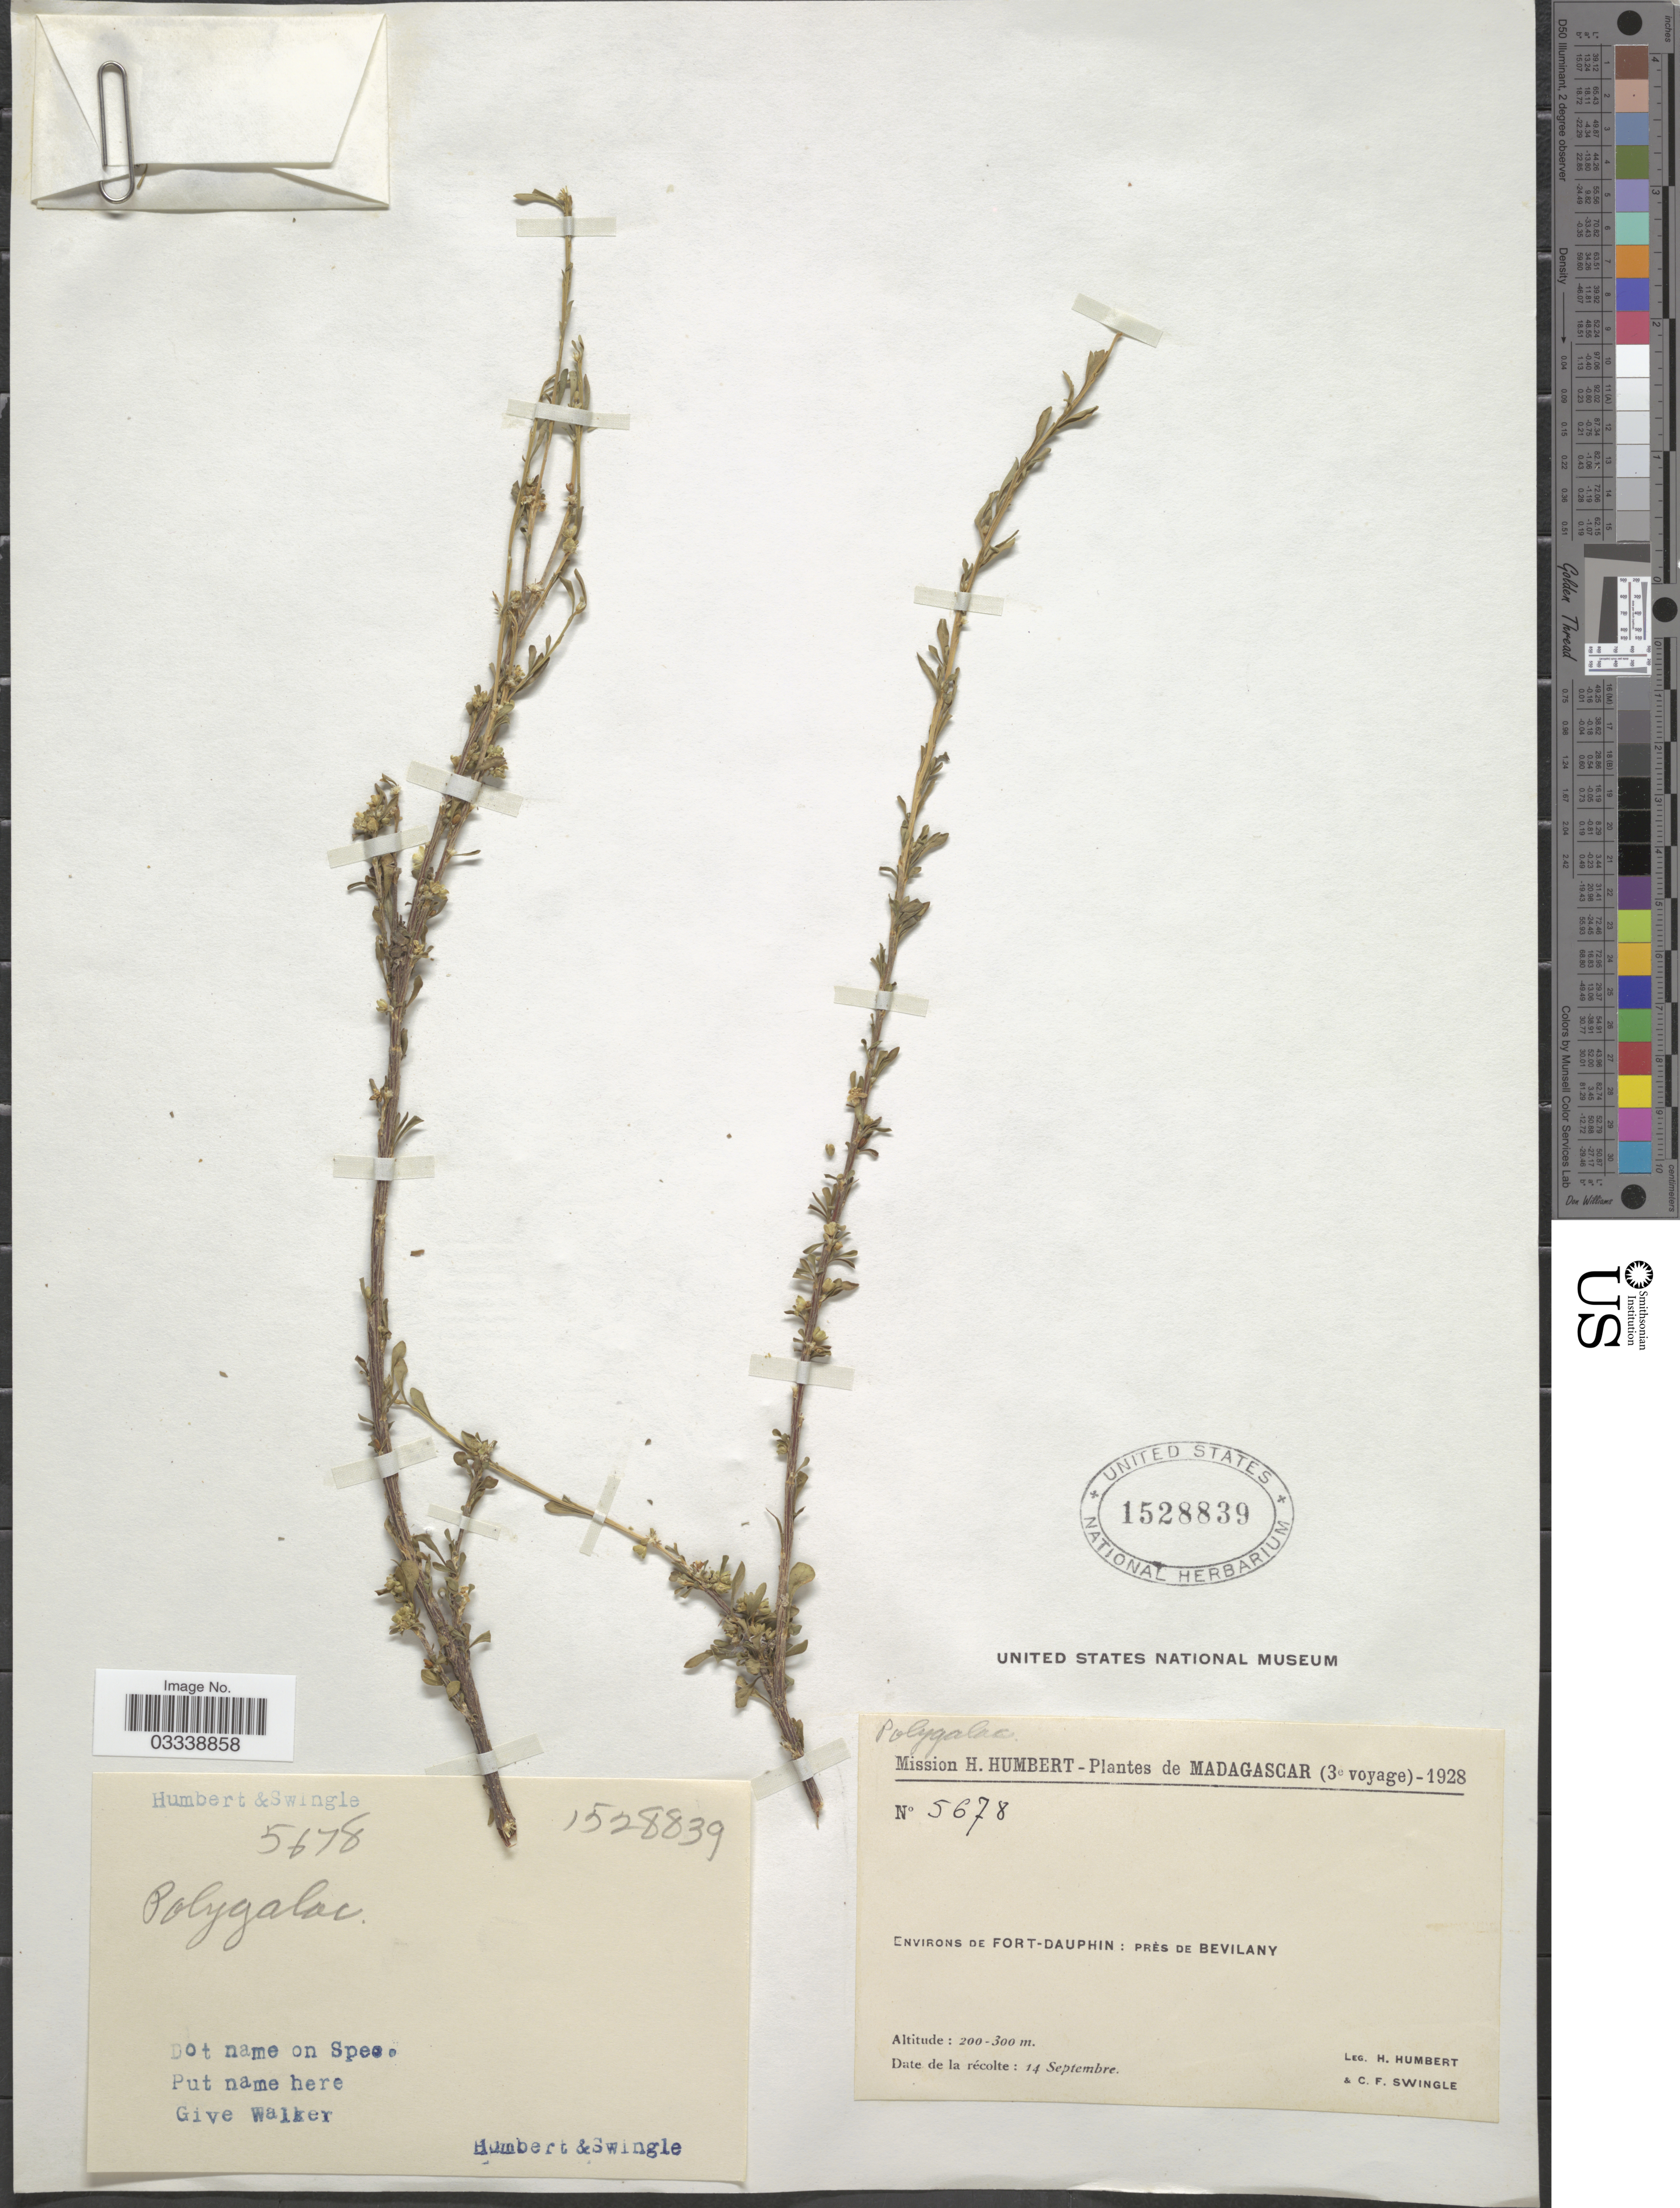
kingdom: Plantae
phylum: Tracheophyta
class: Magnoliopsida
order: Fabales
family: Polygalaceae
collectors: H. Humbert & C. Swingle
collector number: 5678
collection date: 1928-09-14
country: Madagascar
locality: Environs de Fort-Dauphin: Près de Bevilany.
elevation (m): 200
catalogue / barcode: US 1528839